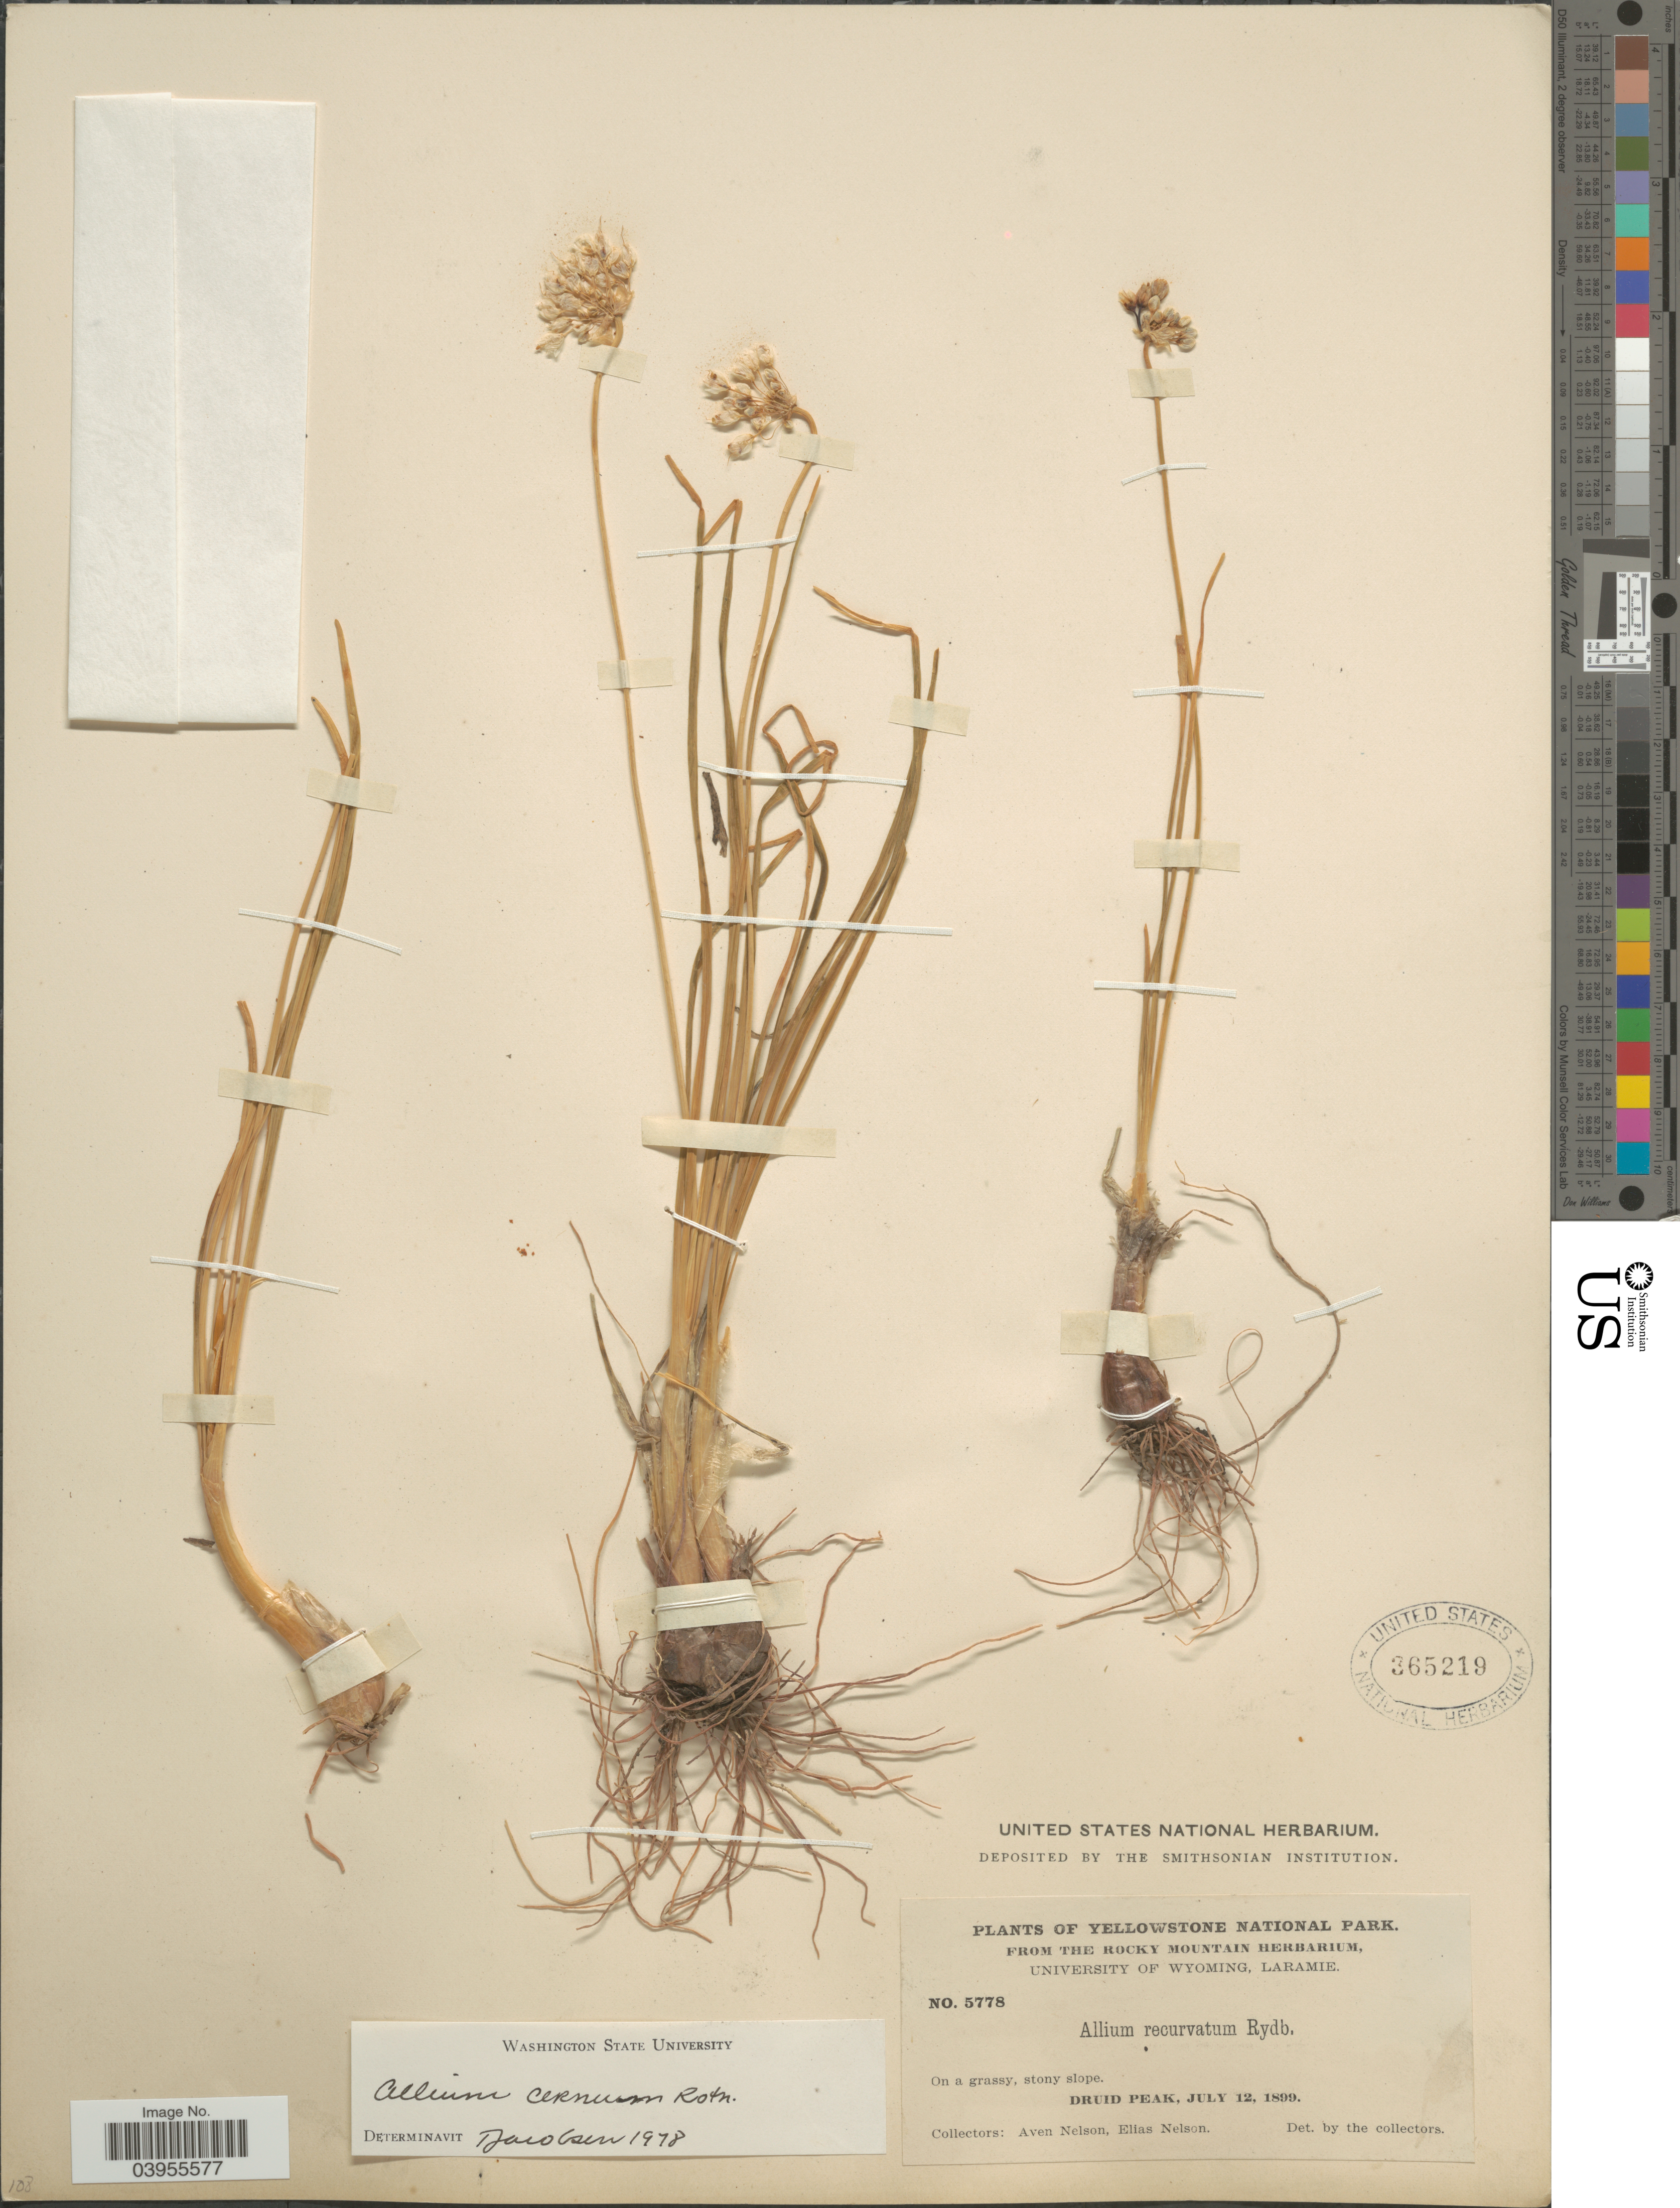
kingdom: Plantae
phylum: Tracheophyta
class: Liliopsida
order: Asparagales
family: Amaryllidaceae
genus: Allium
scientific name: Allium cernuum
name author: Roth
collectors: A. Nelson & E. Nelson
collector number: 5778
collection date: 1899-07-12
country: United States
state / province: Wyoming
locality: Yellowstone National Park. Druid Peak.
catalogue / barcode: US 365219